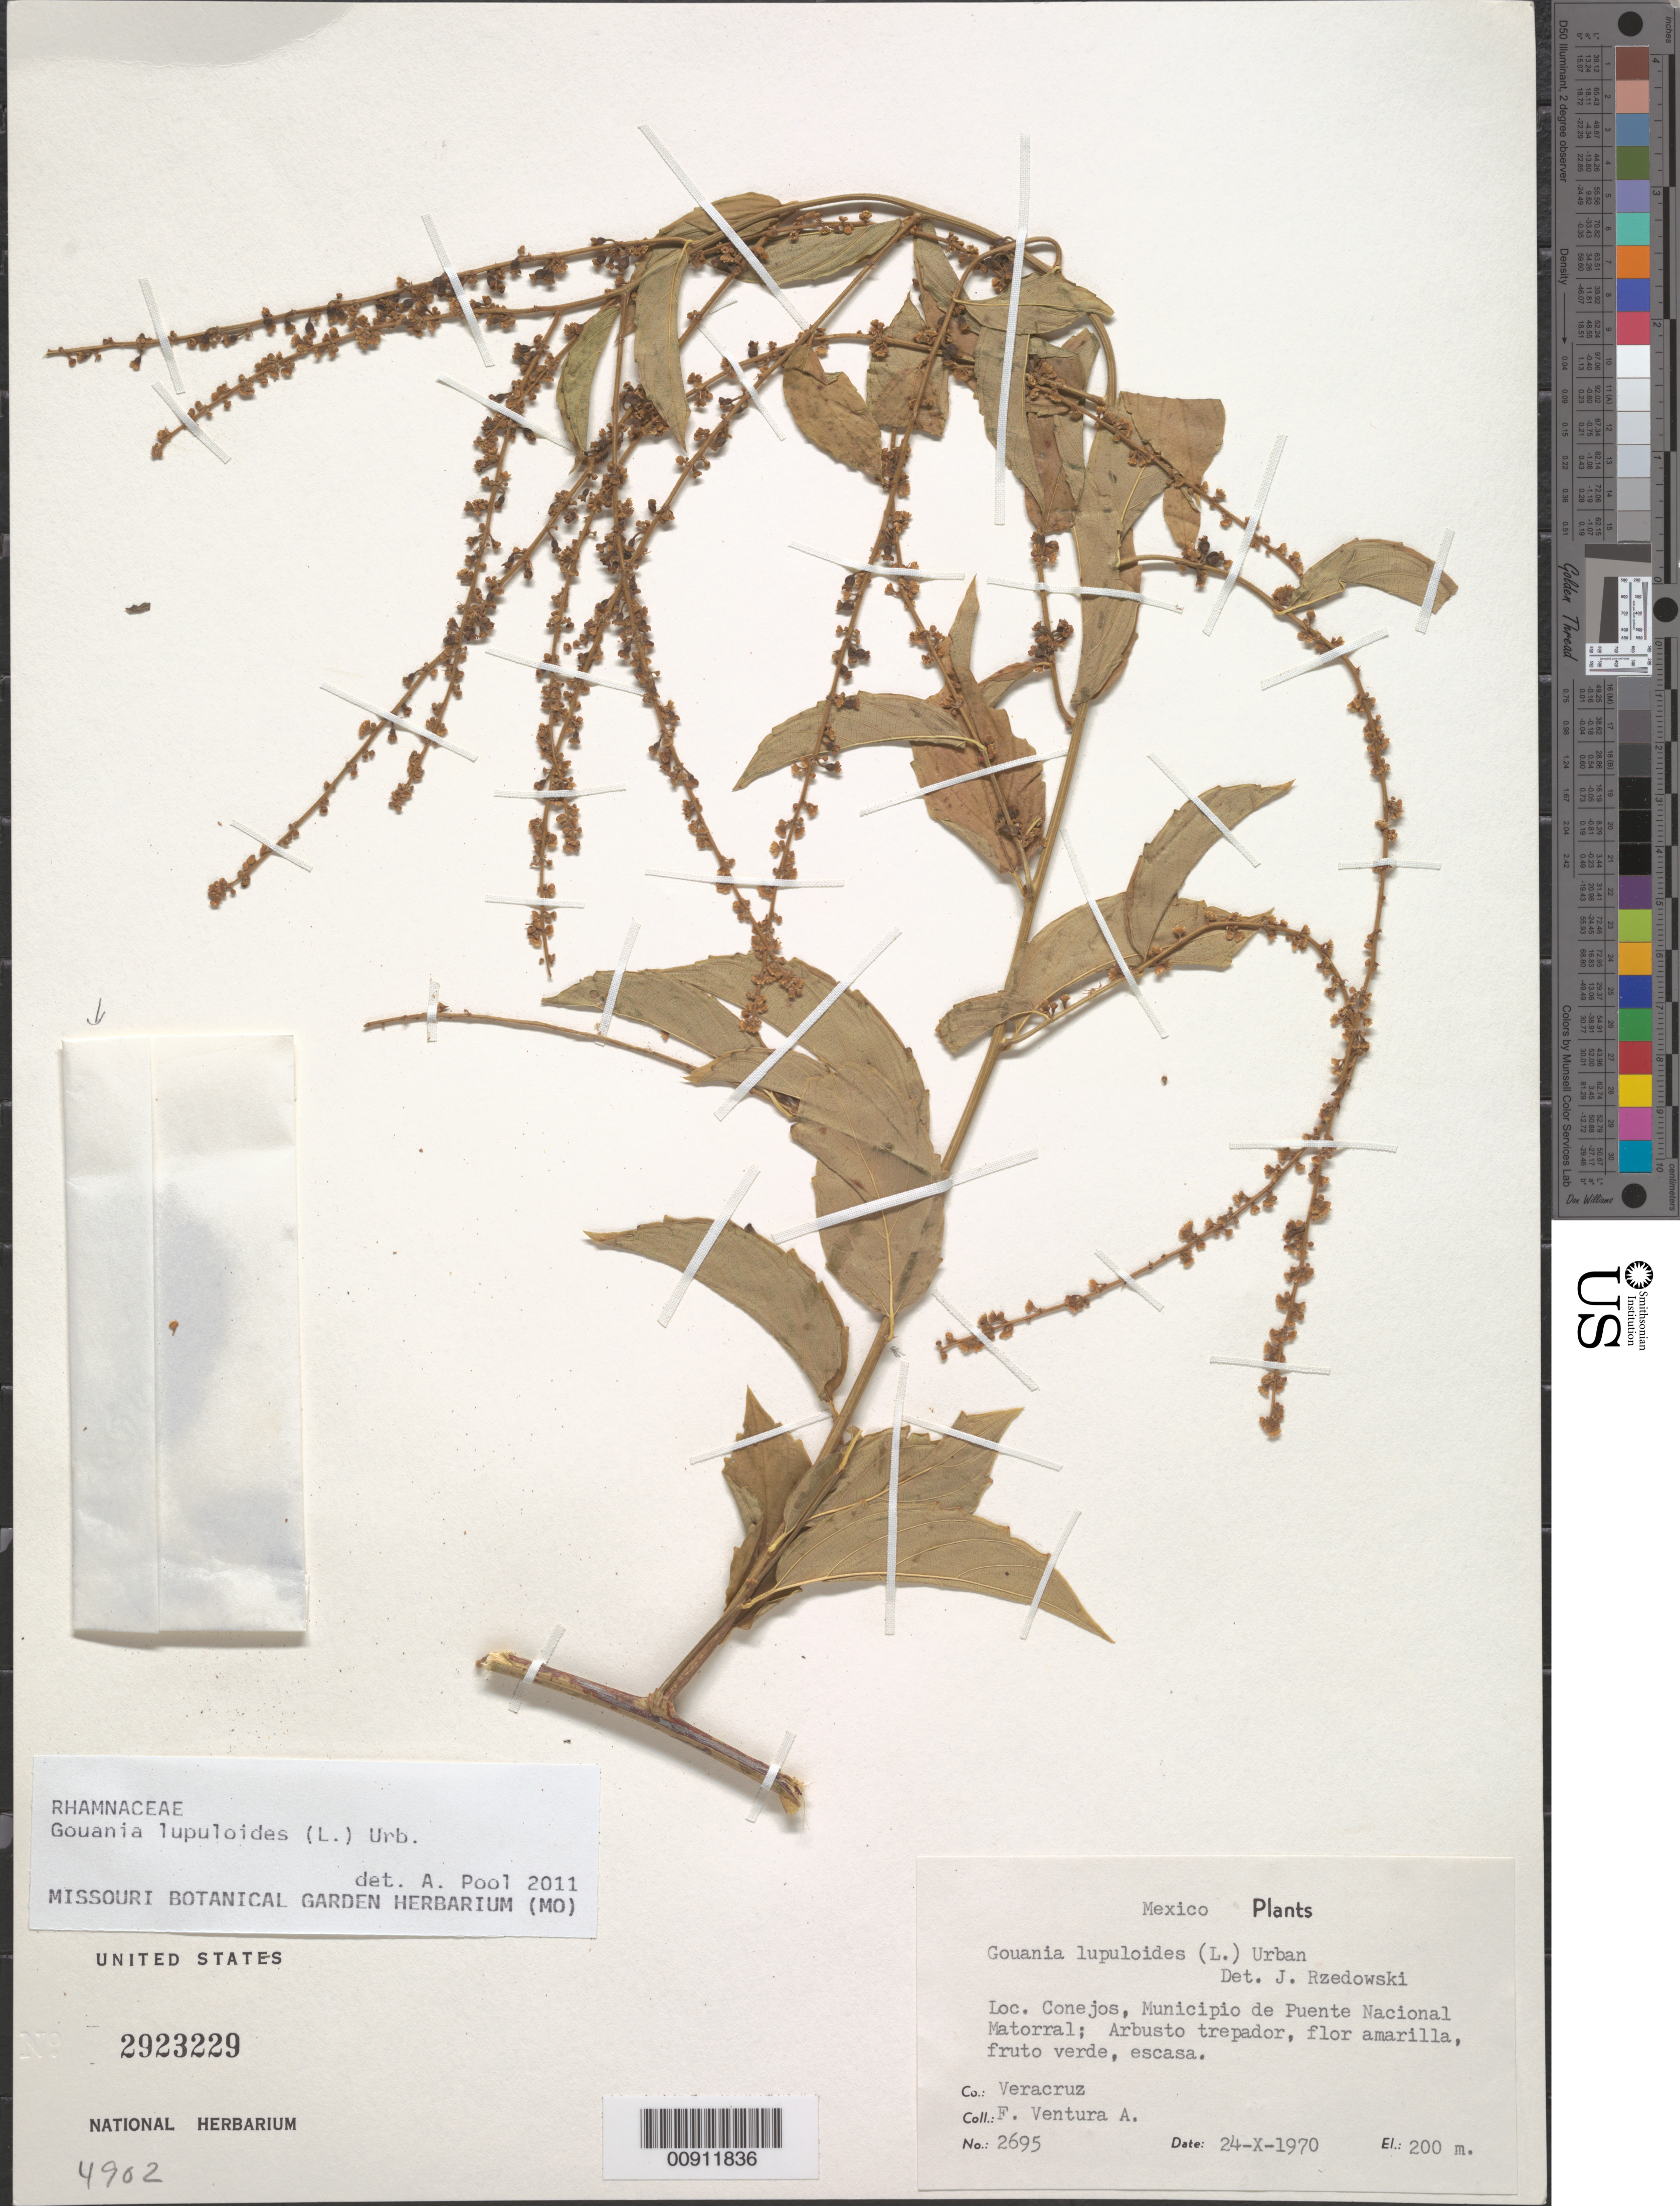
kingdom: Plantae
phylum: Tracheophyta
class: Magnoliopsida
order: Rosales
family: Rhamnaceae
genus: Gouania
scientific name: Gouania lupuloides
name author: (L.) Urb.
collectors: F. Ventura A.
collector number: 2695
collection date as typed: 24 Oct 1970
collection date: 1970-10-24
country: Mexico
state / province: Veracruz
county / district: Puente Nacional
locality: Conejos, Municipio de Puente Nacional, Veracruz.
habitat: Matorral.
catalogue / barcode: US 2923229